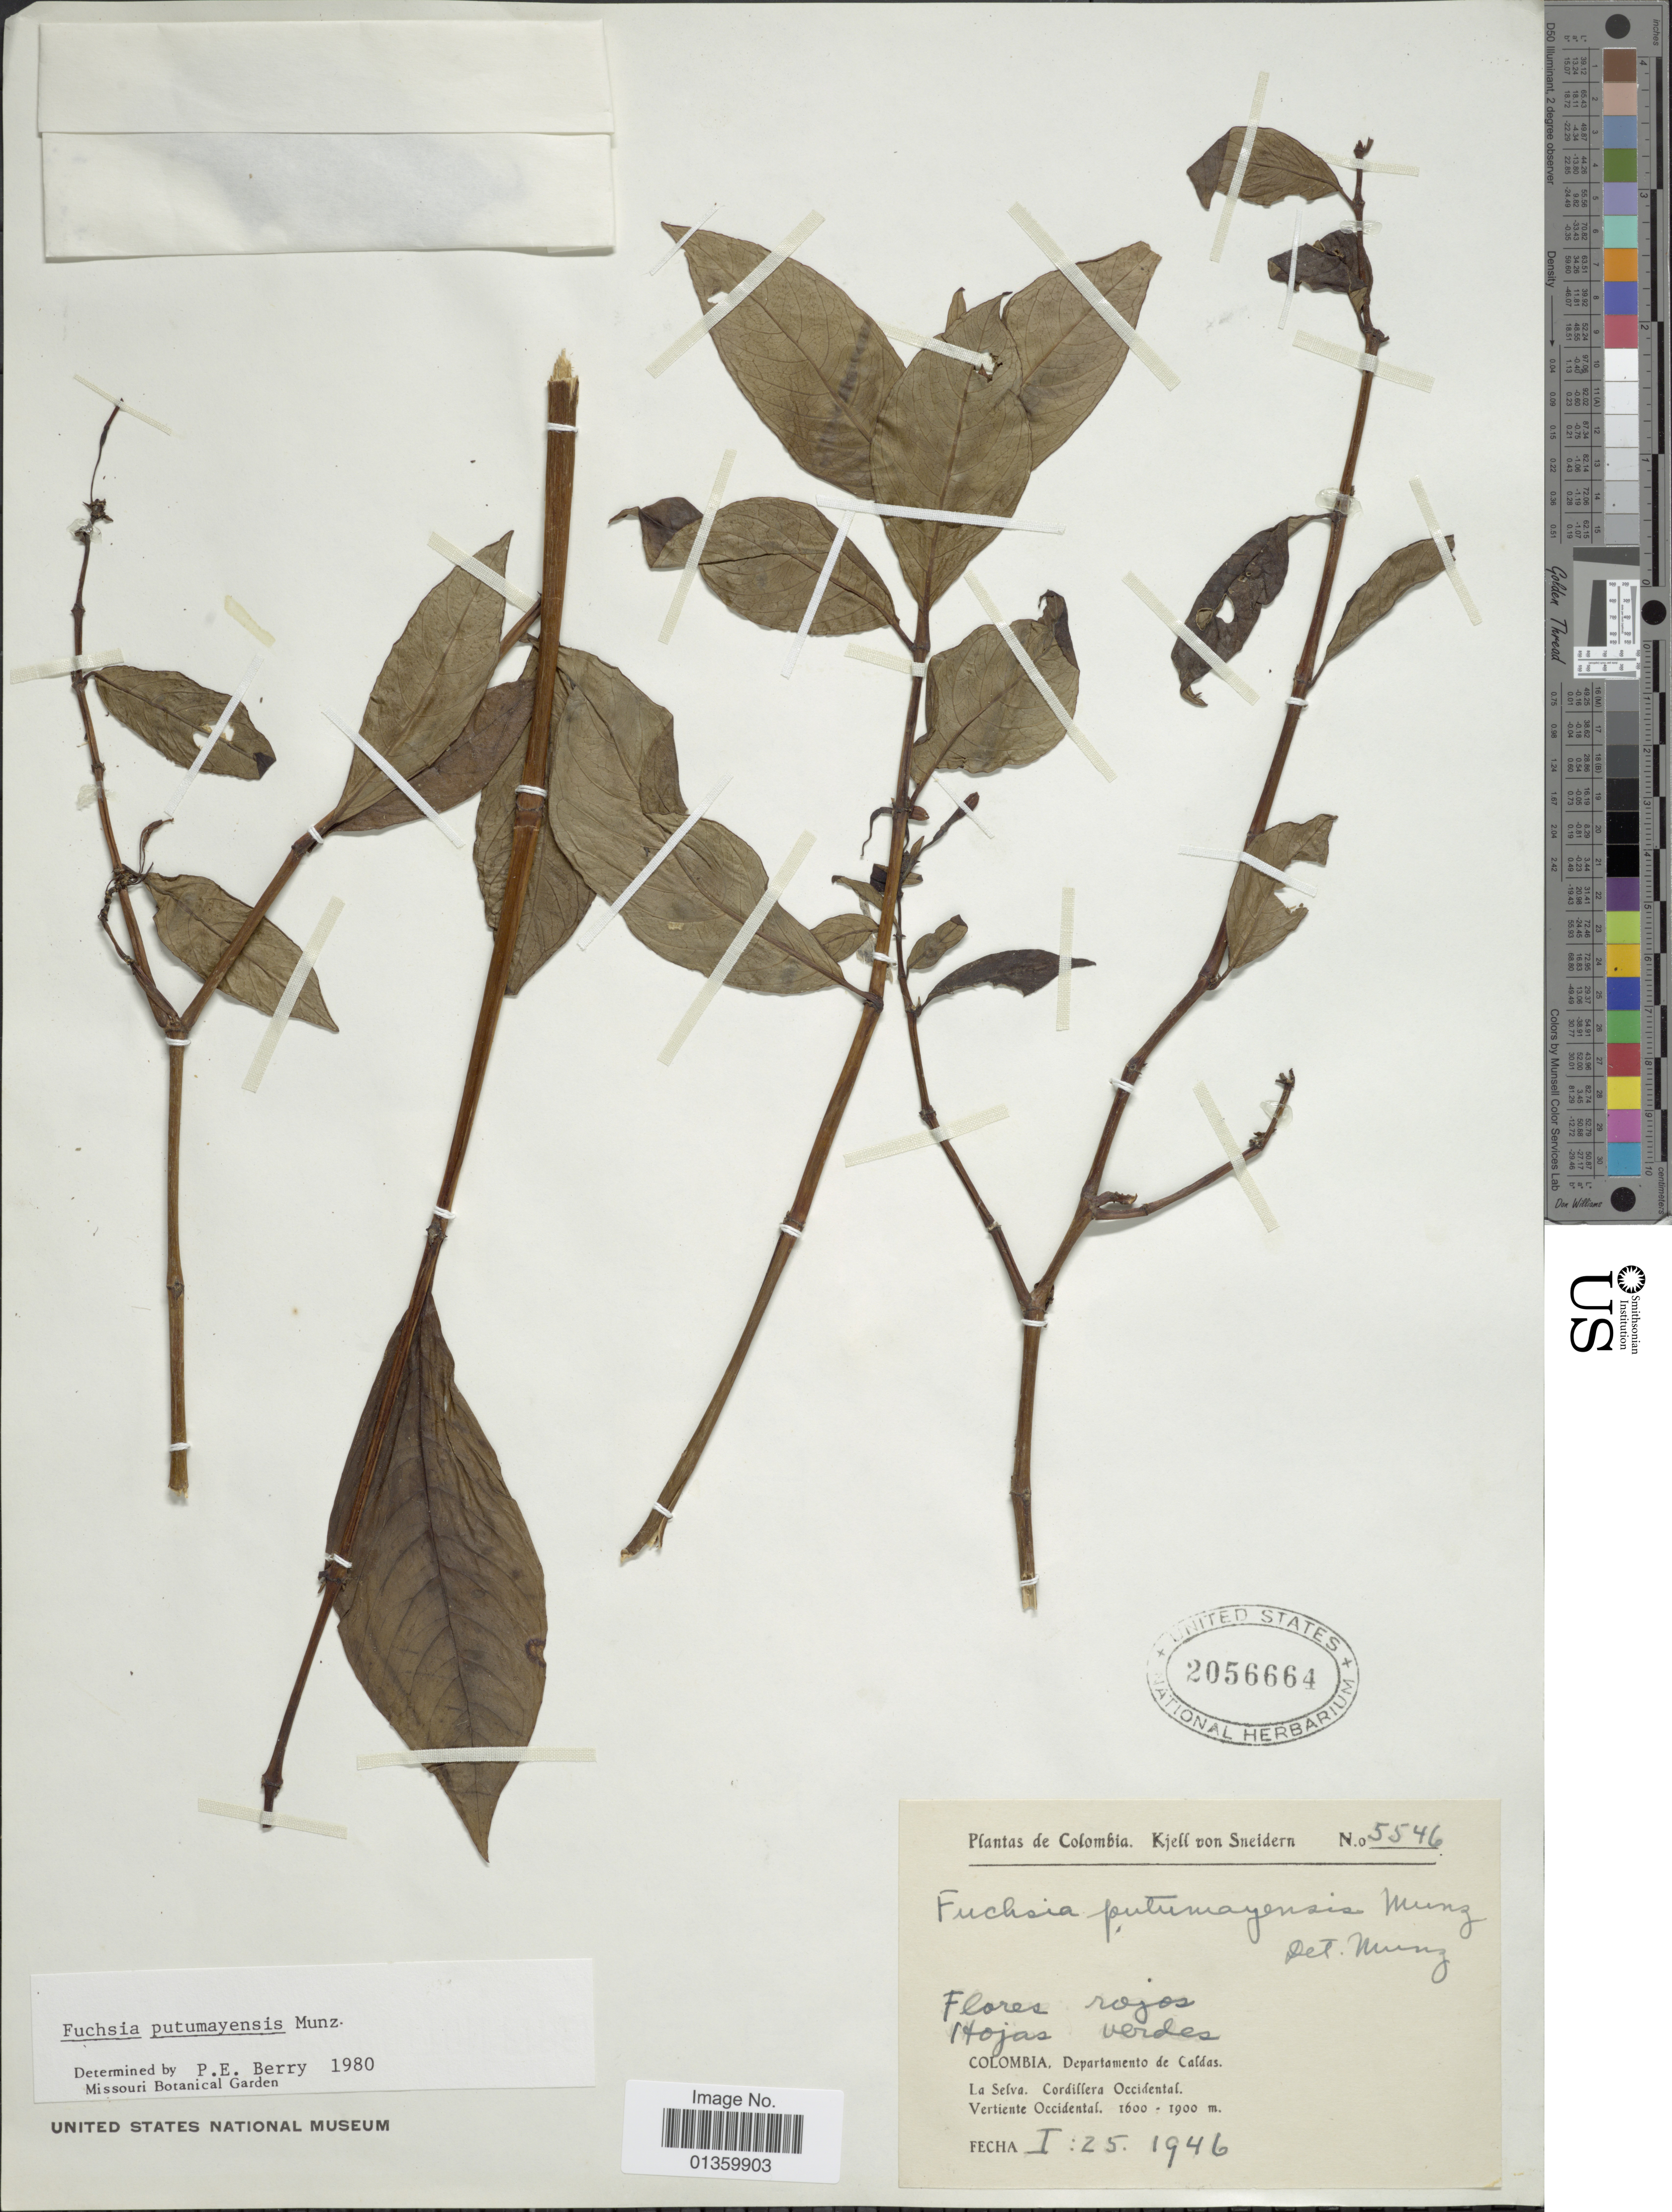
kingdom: Plantae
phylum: Tracheophyta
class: Magnoliopsida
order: Myrtales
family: Onagraceae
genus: Fuchsia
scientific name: Fuchsia putumayensis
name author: Munz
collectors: K. von Sneidern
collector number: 5546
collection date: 1946-01-25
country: Colombia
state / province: Caldas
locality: La Selva. Cordillera Occidental. Vertiente Occidental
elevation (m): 1600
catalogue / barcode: US 2056664